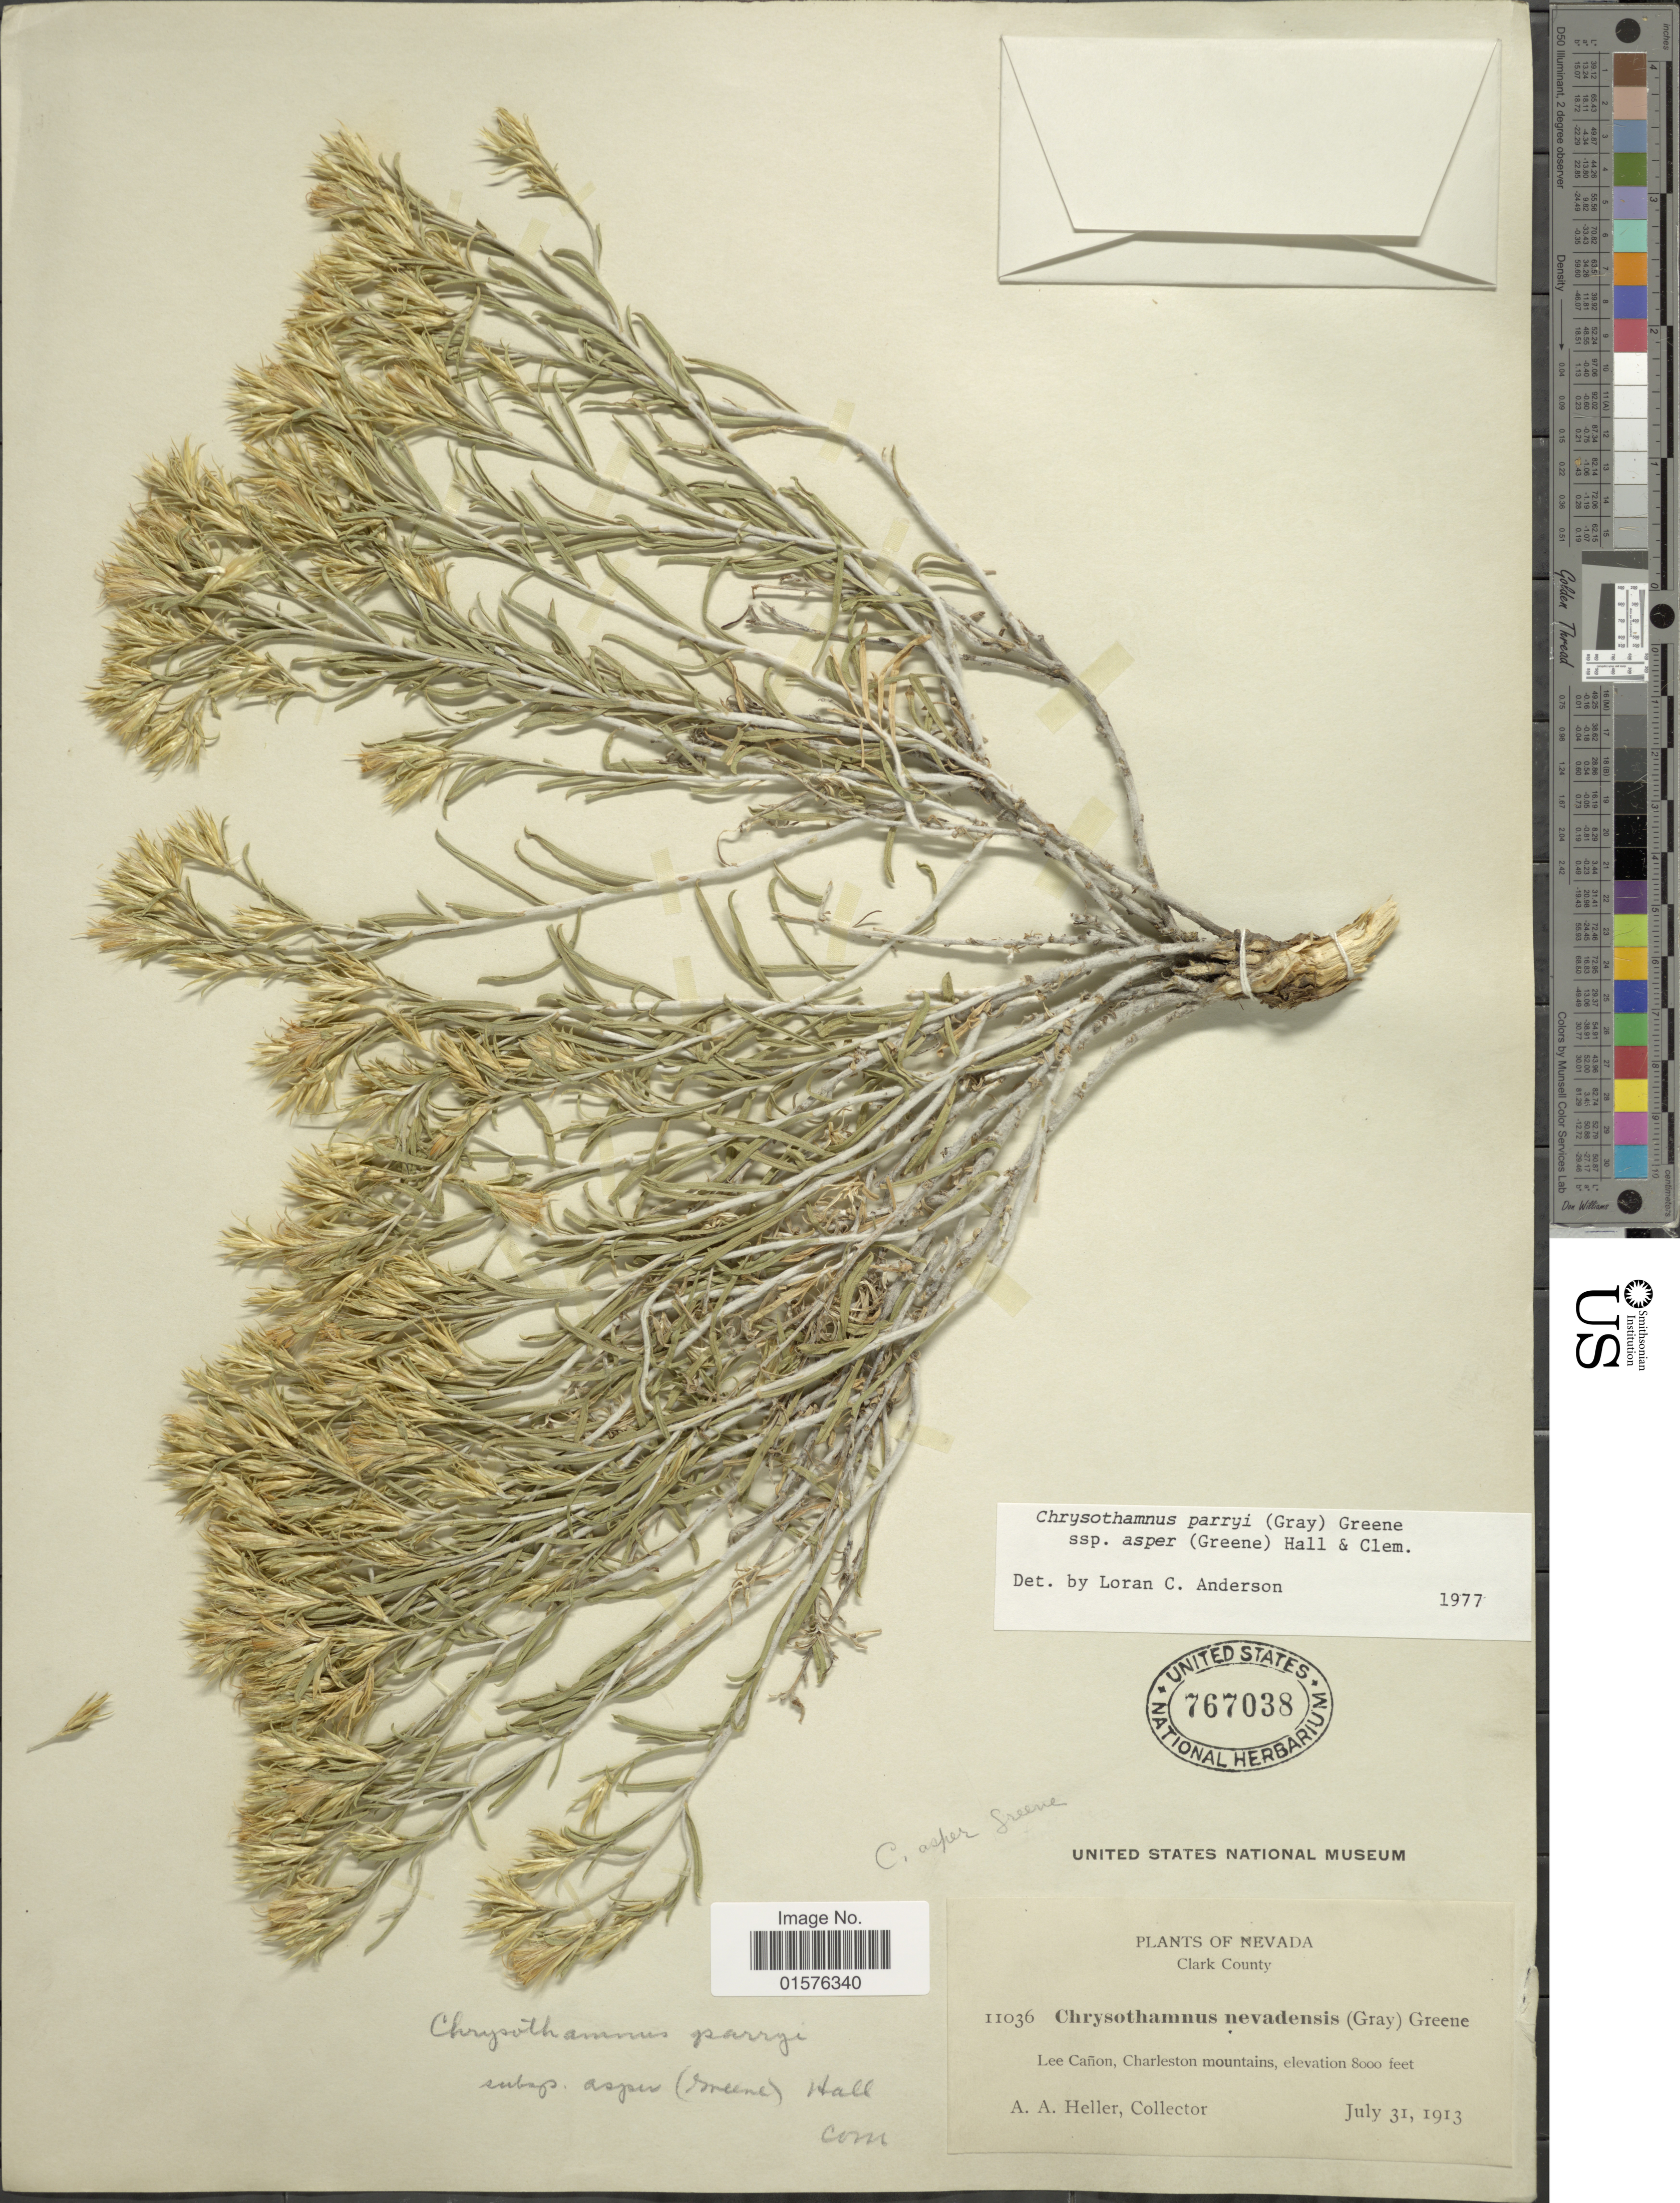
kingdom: Plantae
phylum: Tracheophyta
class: Magnoliopsida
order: Asterales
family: Asteraceae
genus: Chrysothamnus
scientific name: Chrysothamnus parryi subsp. aspera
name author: (Greene) H.M. Hall & Clem.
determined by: Urbatsch, Lowell E., Curator (LSU), Louisiana State University (UNITED STATES)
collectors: A. A. Heller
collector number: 11036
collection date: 1913-07-31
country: United States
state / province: Nevada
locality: Clark County, Lee Cañon, Charleston mountains.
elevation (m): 2438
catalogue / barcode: US 767038